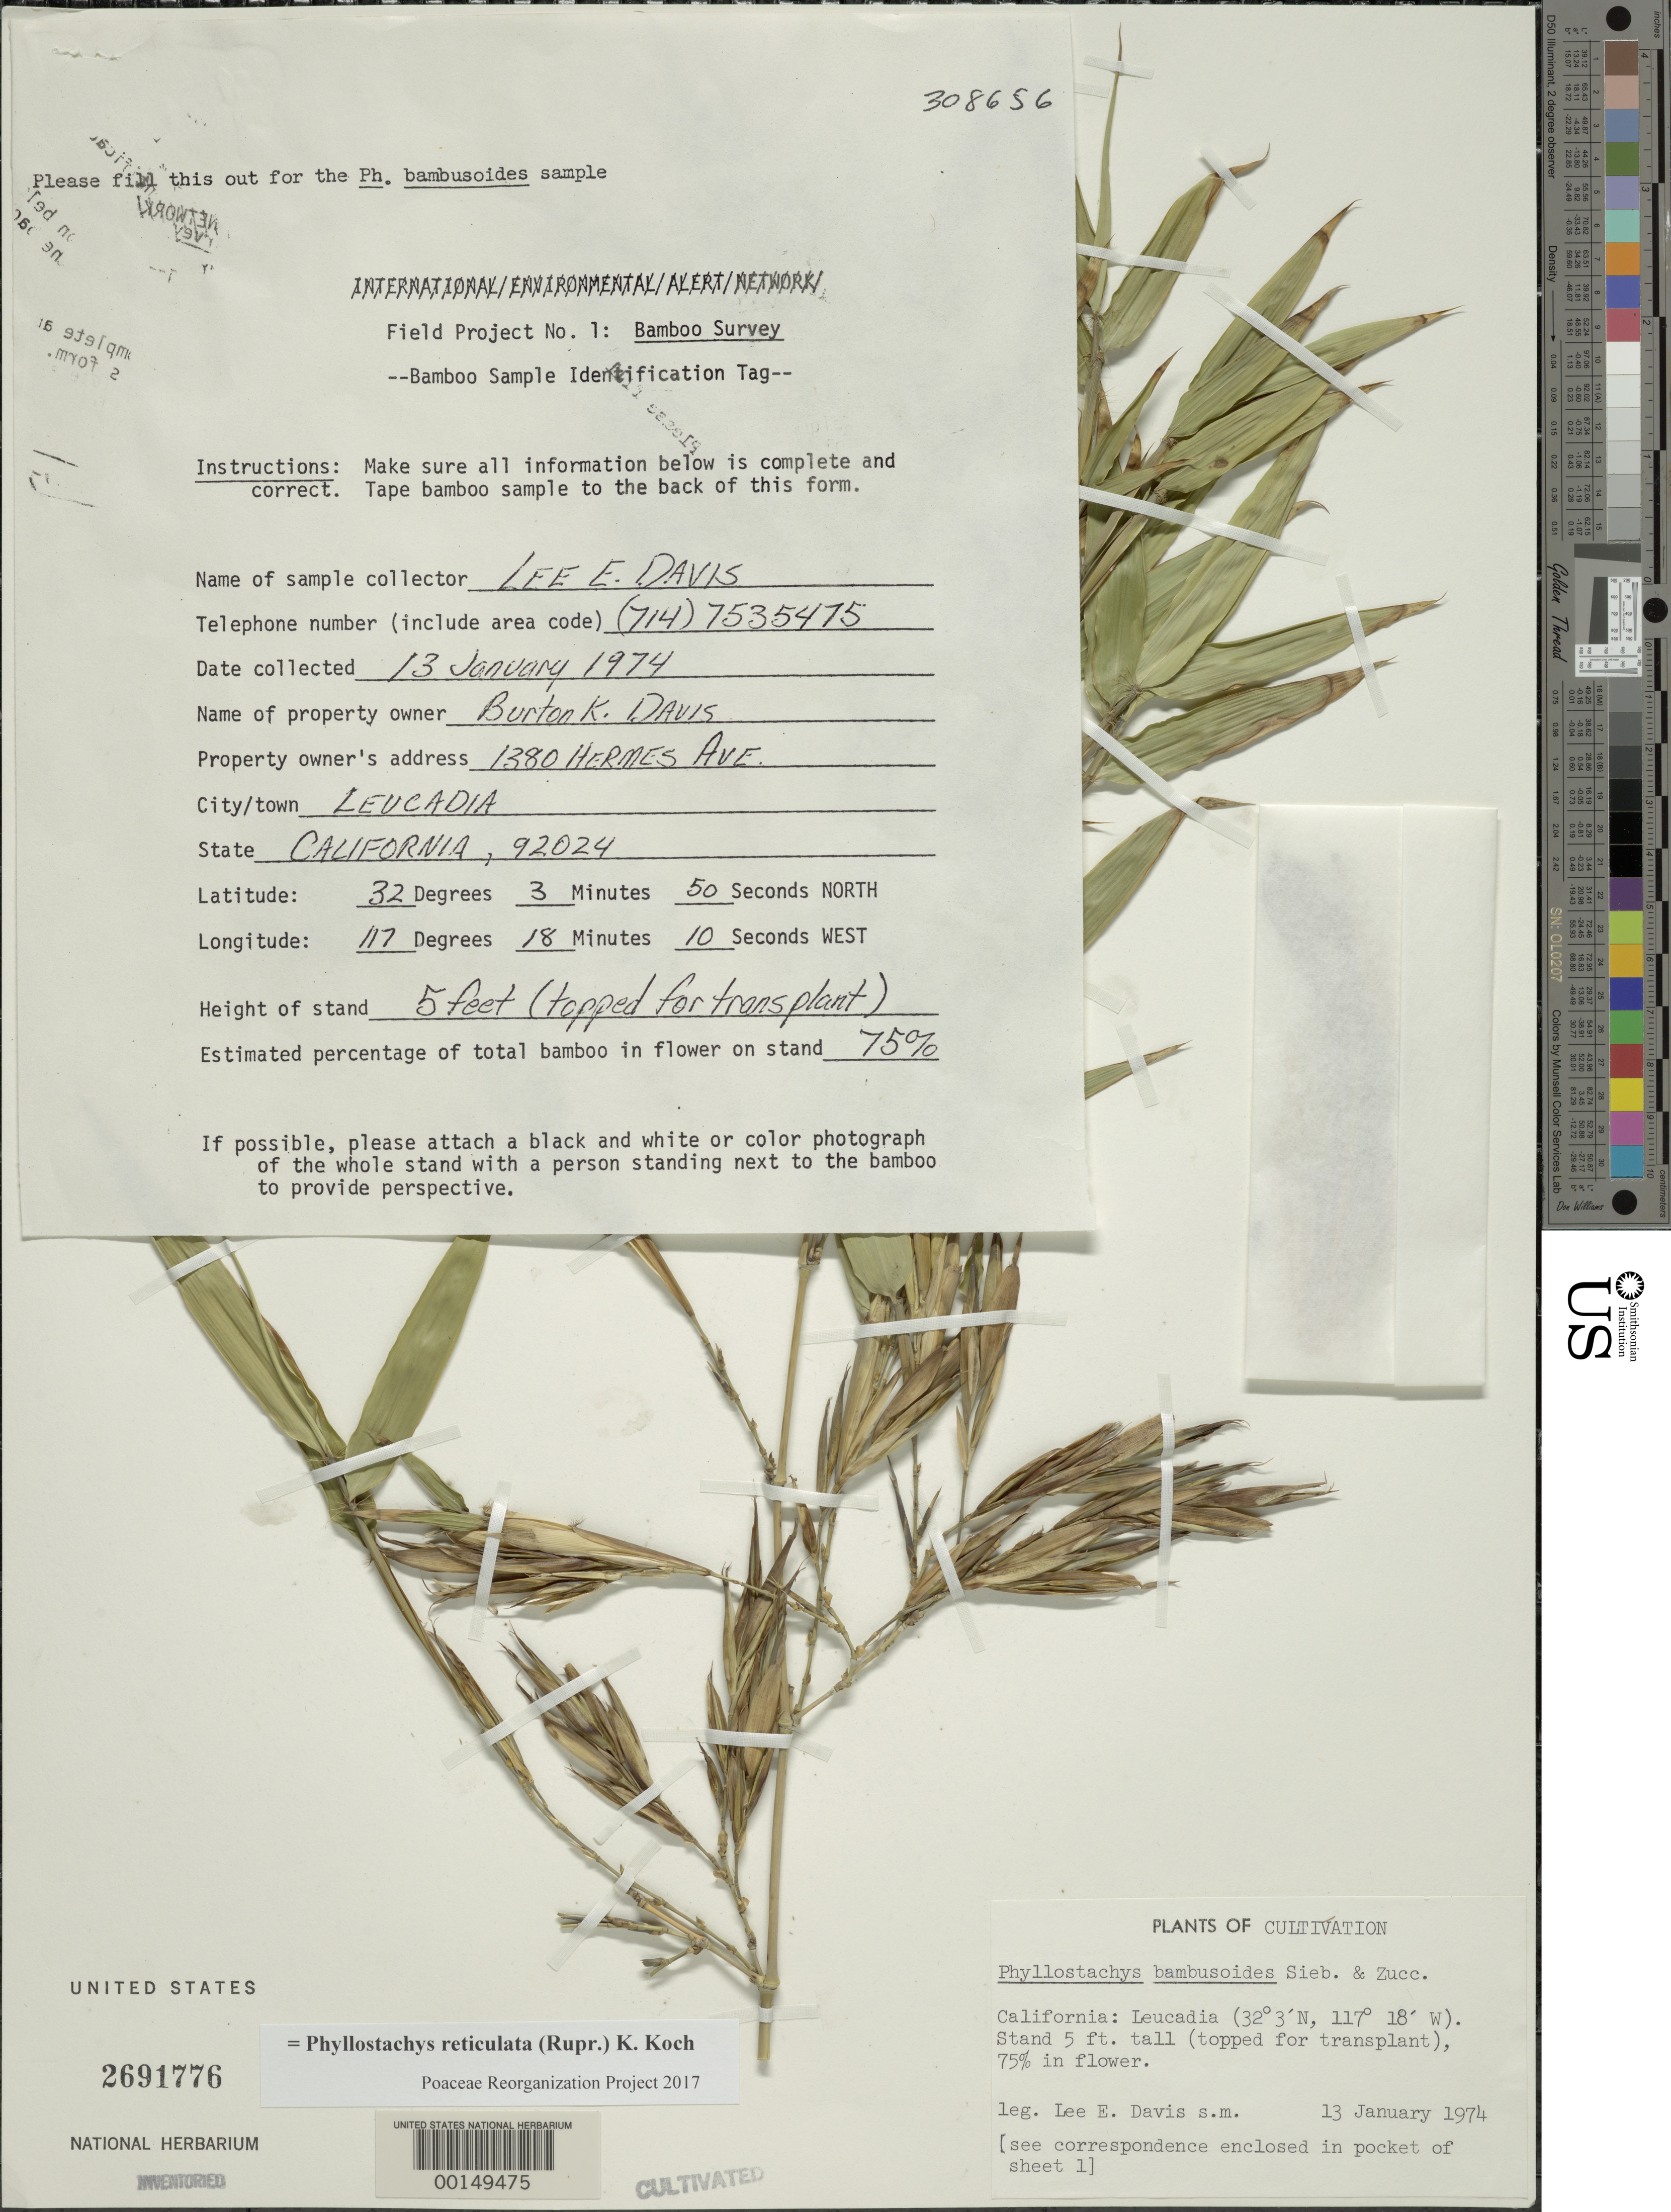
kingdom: Plantae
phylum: Tracheophyta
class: Liliopsida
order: Poales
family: Poaceae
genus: Phyllostachys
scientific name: Phyllostachys reticulata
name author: (Rupr.) K. Koch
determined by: Poaceae Reorganization Project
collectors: L. Davis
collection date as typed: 13 Jan 1974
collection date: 1974-01-13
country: United States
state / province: California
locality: Leucadia, lat. 32 03'n: long. 117 18'w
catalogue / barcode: US 2691776